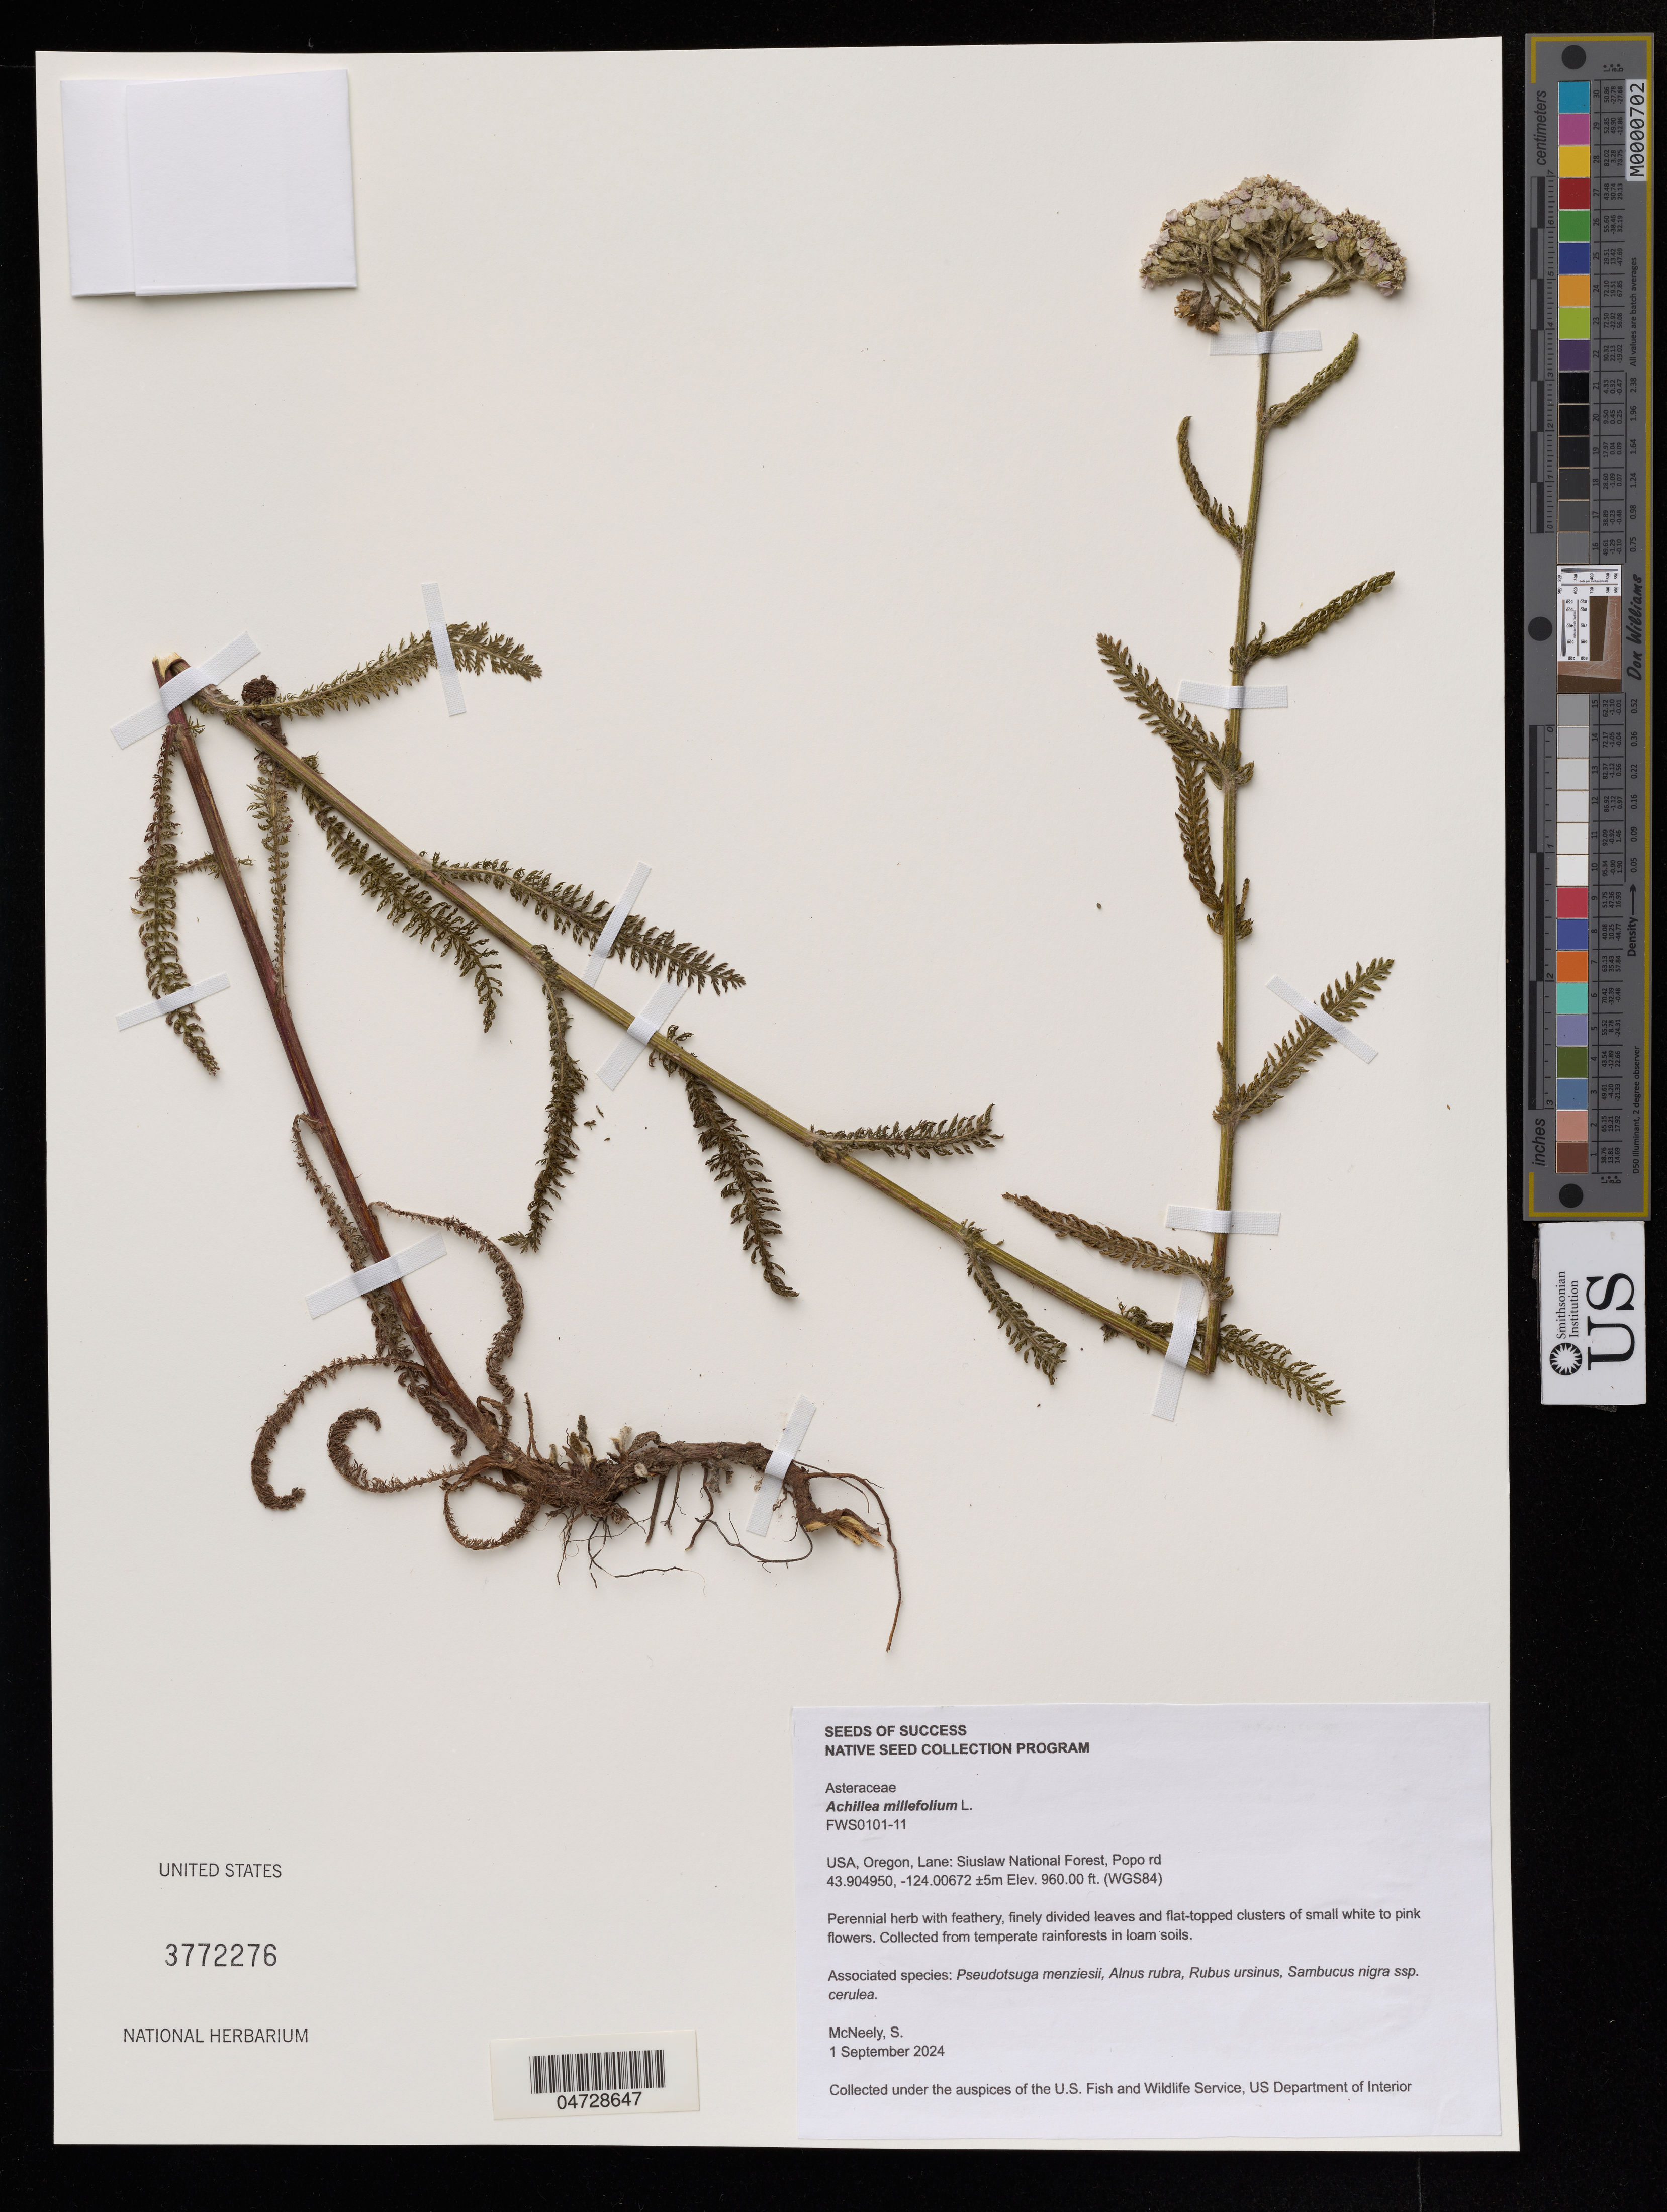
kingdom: Plantae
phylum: Tracheophyta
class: Magnoliopsida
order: Asterales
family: Asteraceae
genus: Achillea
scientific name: Achillea millefolium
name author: L.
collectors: S. McNeely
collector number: FWS0101-11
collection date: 2024-09-01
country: United States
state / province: Oregon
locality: Lane: Siuslaw National Forest, Popi rd.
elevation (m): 293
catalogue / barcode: US 3772276